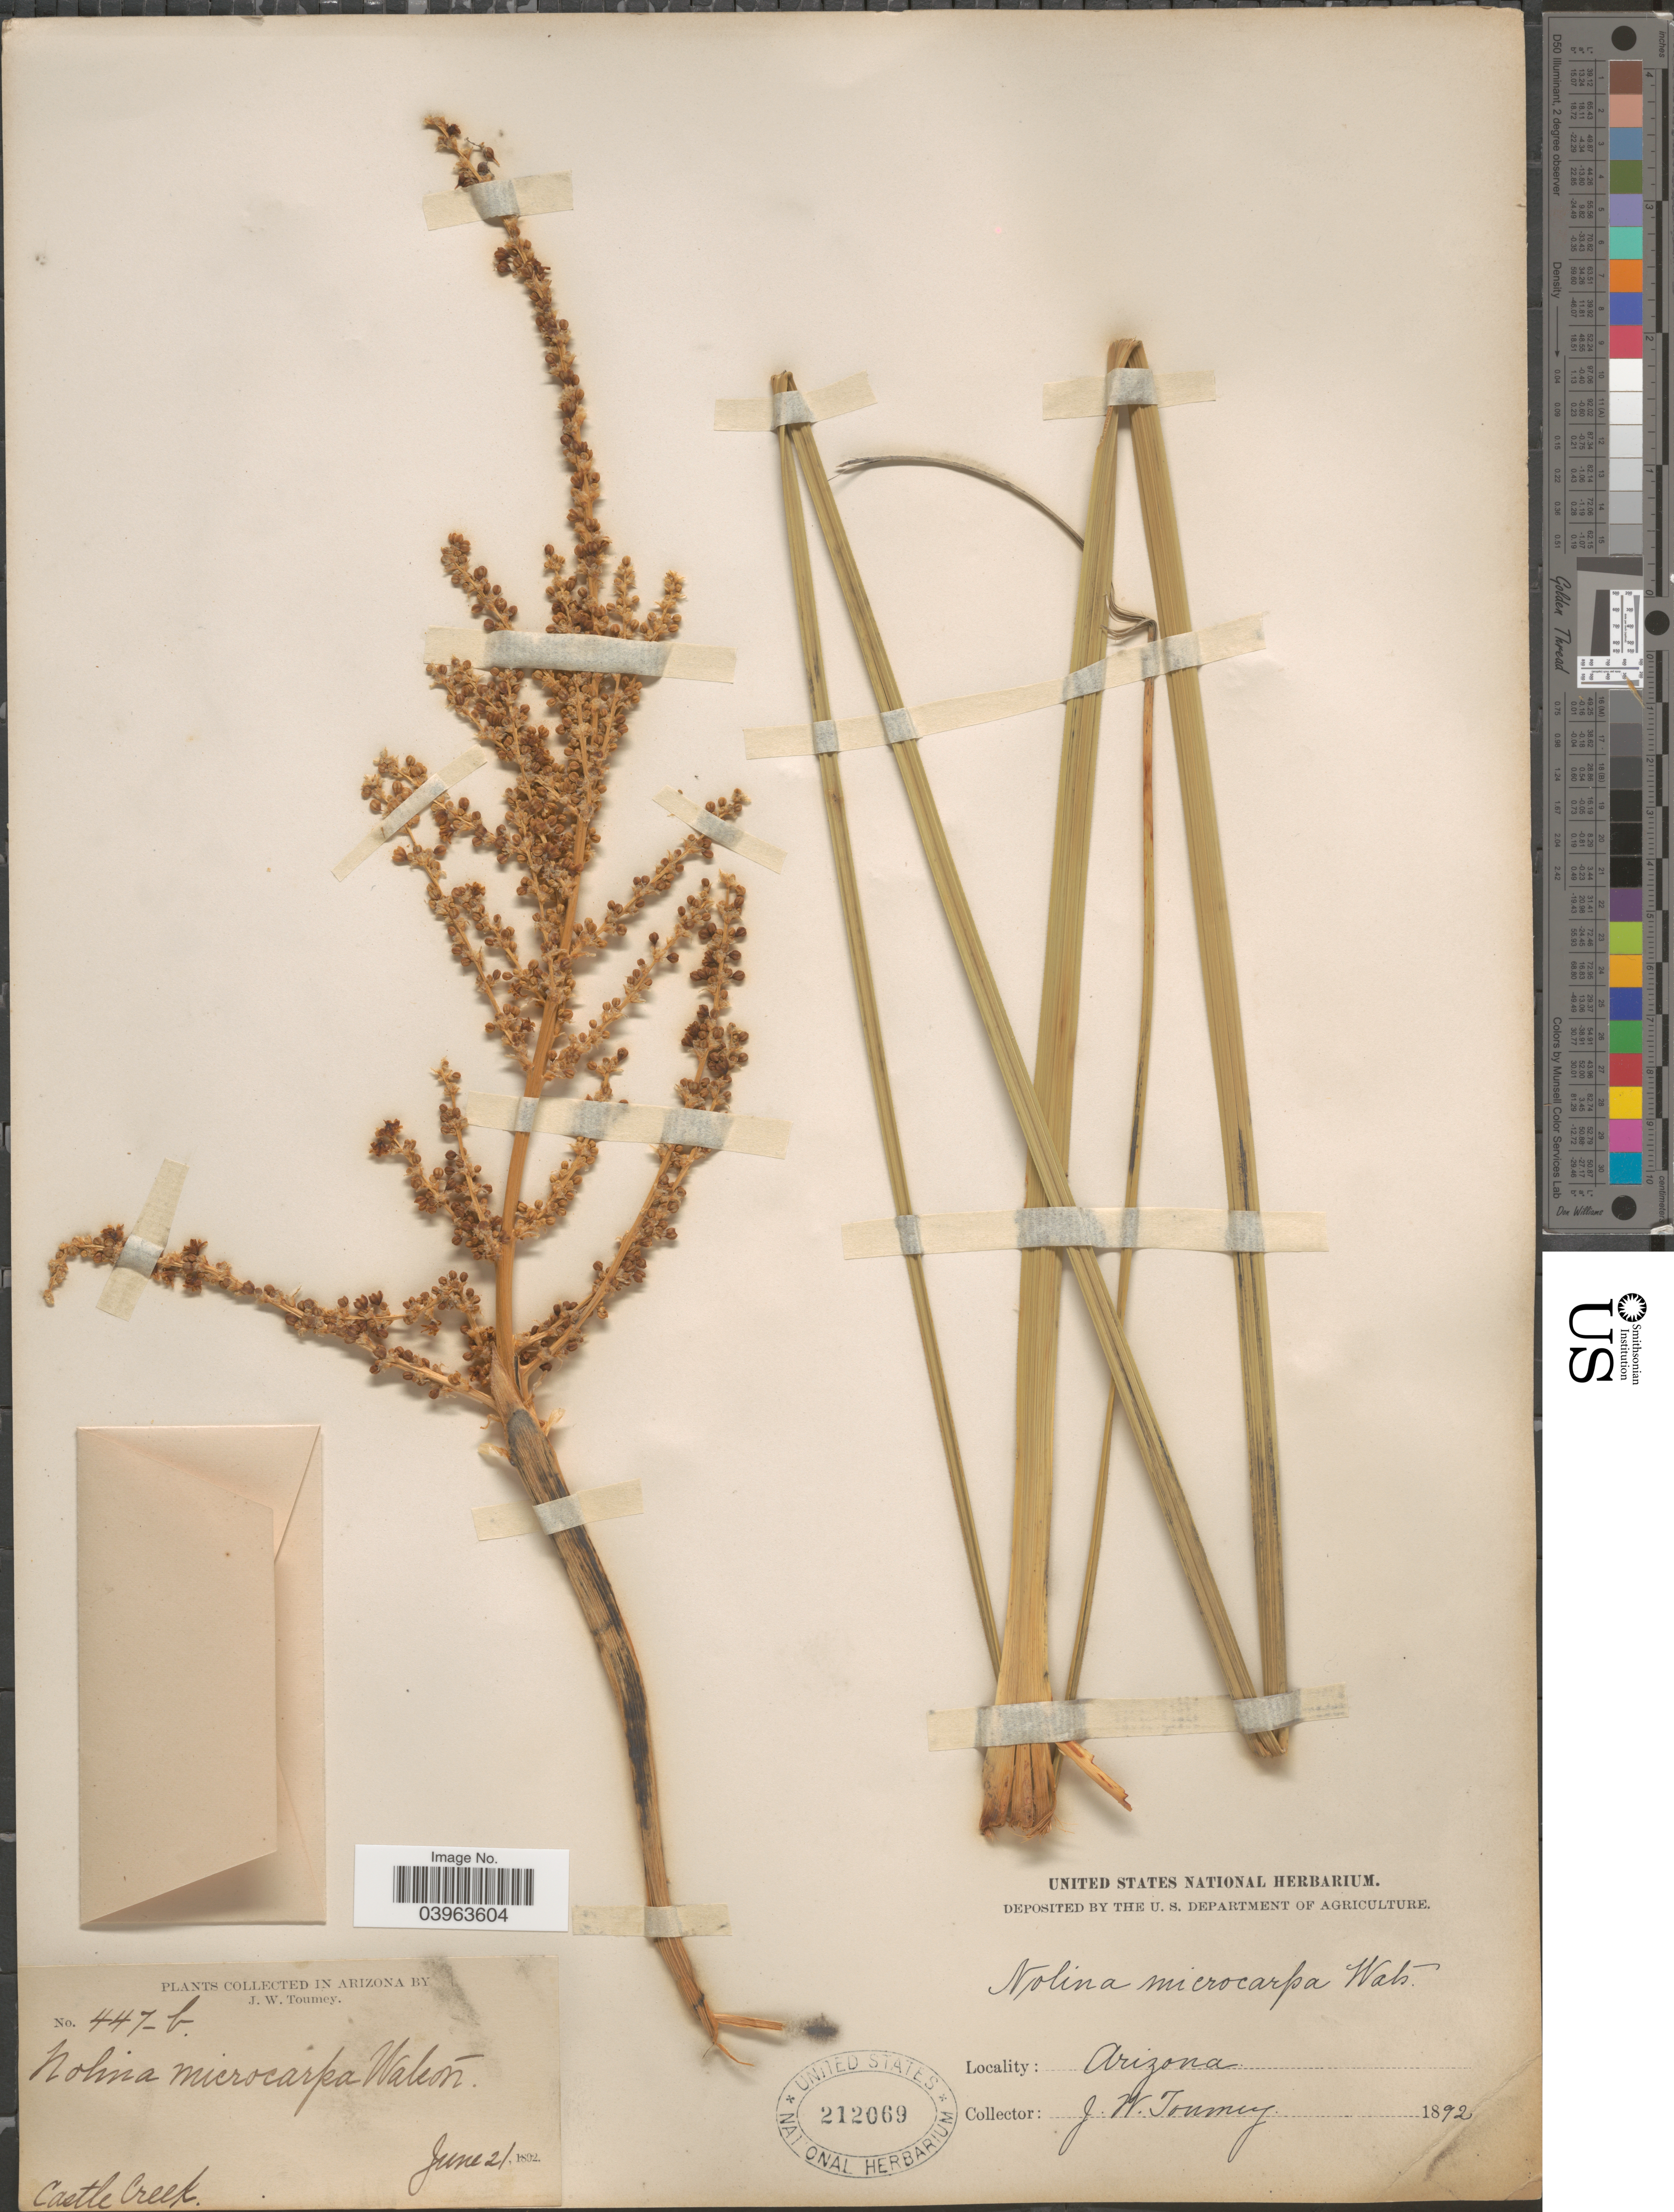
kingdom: Plantae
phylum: Tracheophyta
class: Liliopsida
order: Asparagales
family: Asparagaceae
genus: Nolina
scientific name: Nolina microcarpa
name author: S. Watson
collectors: J. W. Toumey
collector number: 447b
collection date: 1892-06-21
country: United States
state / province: Arizona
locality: Castle Creek.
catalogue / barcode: US 212069